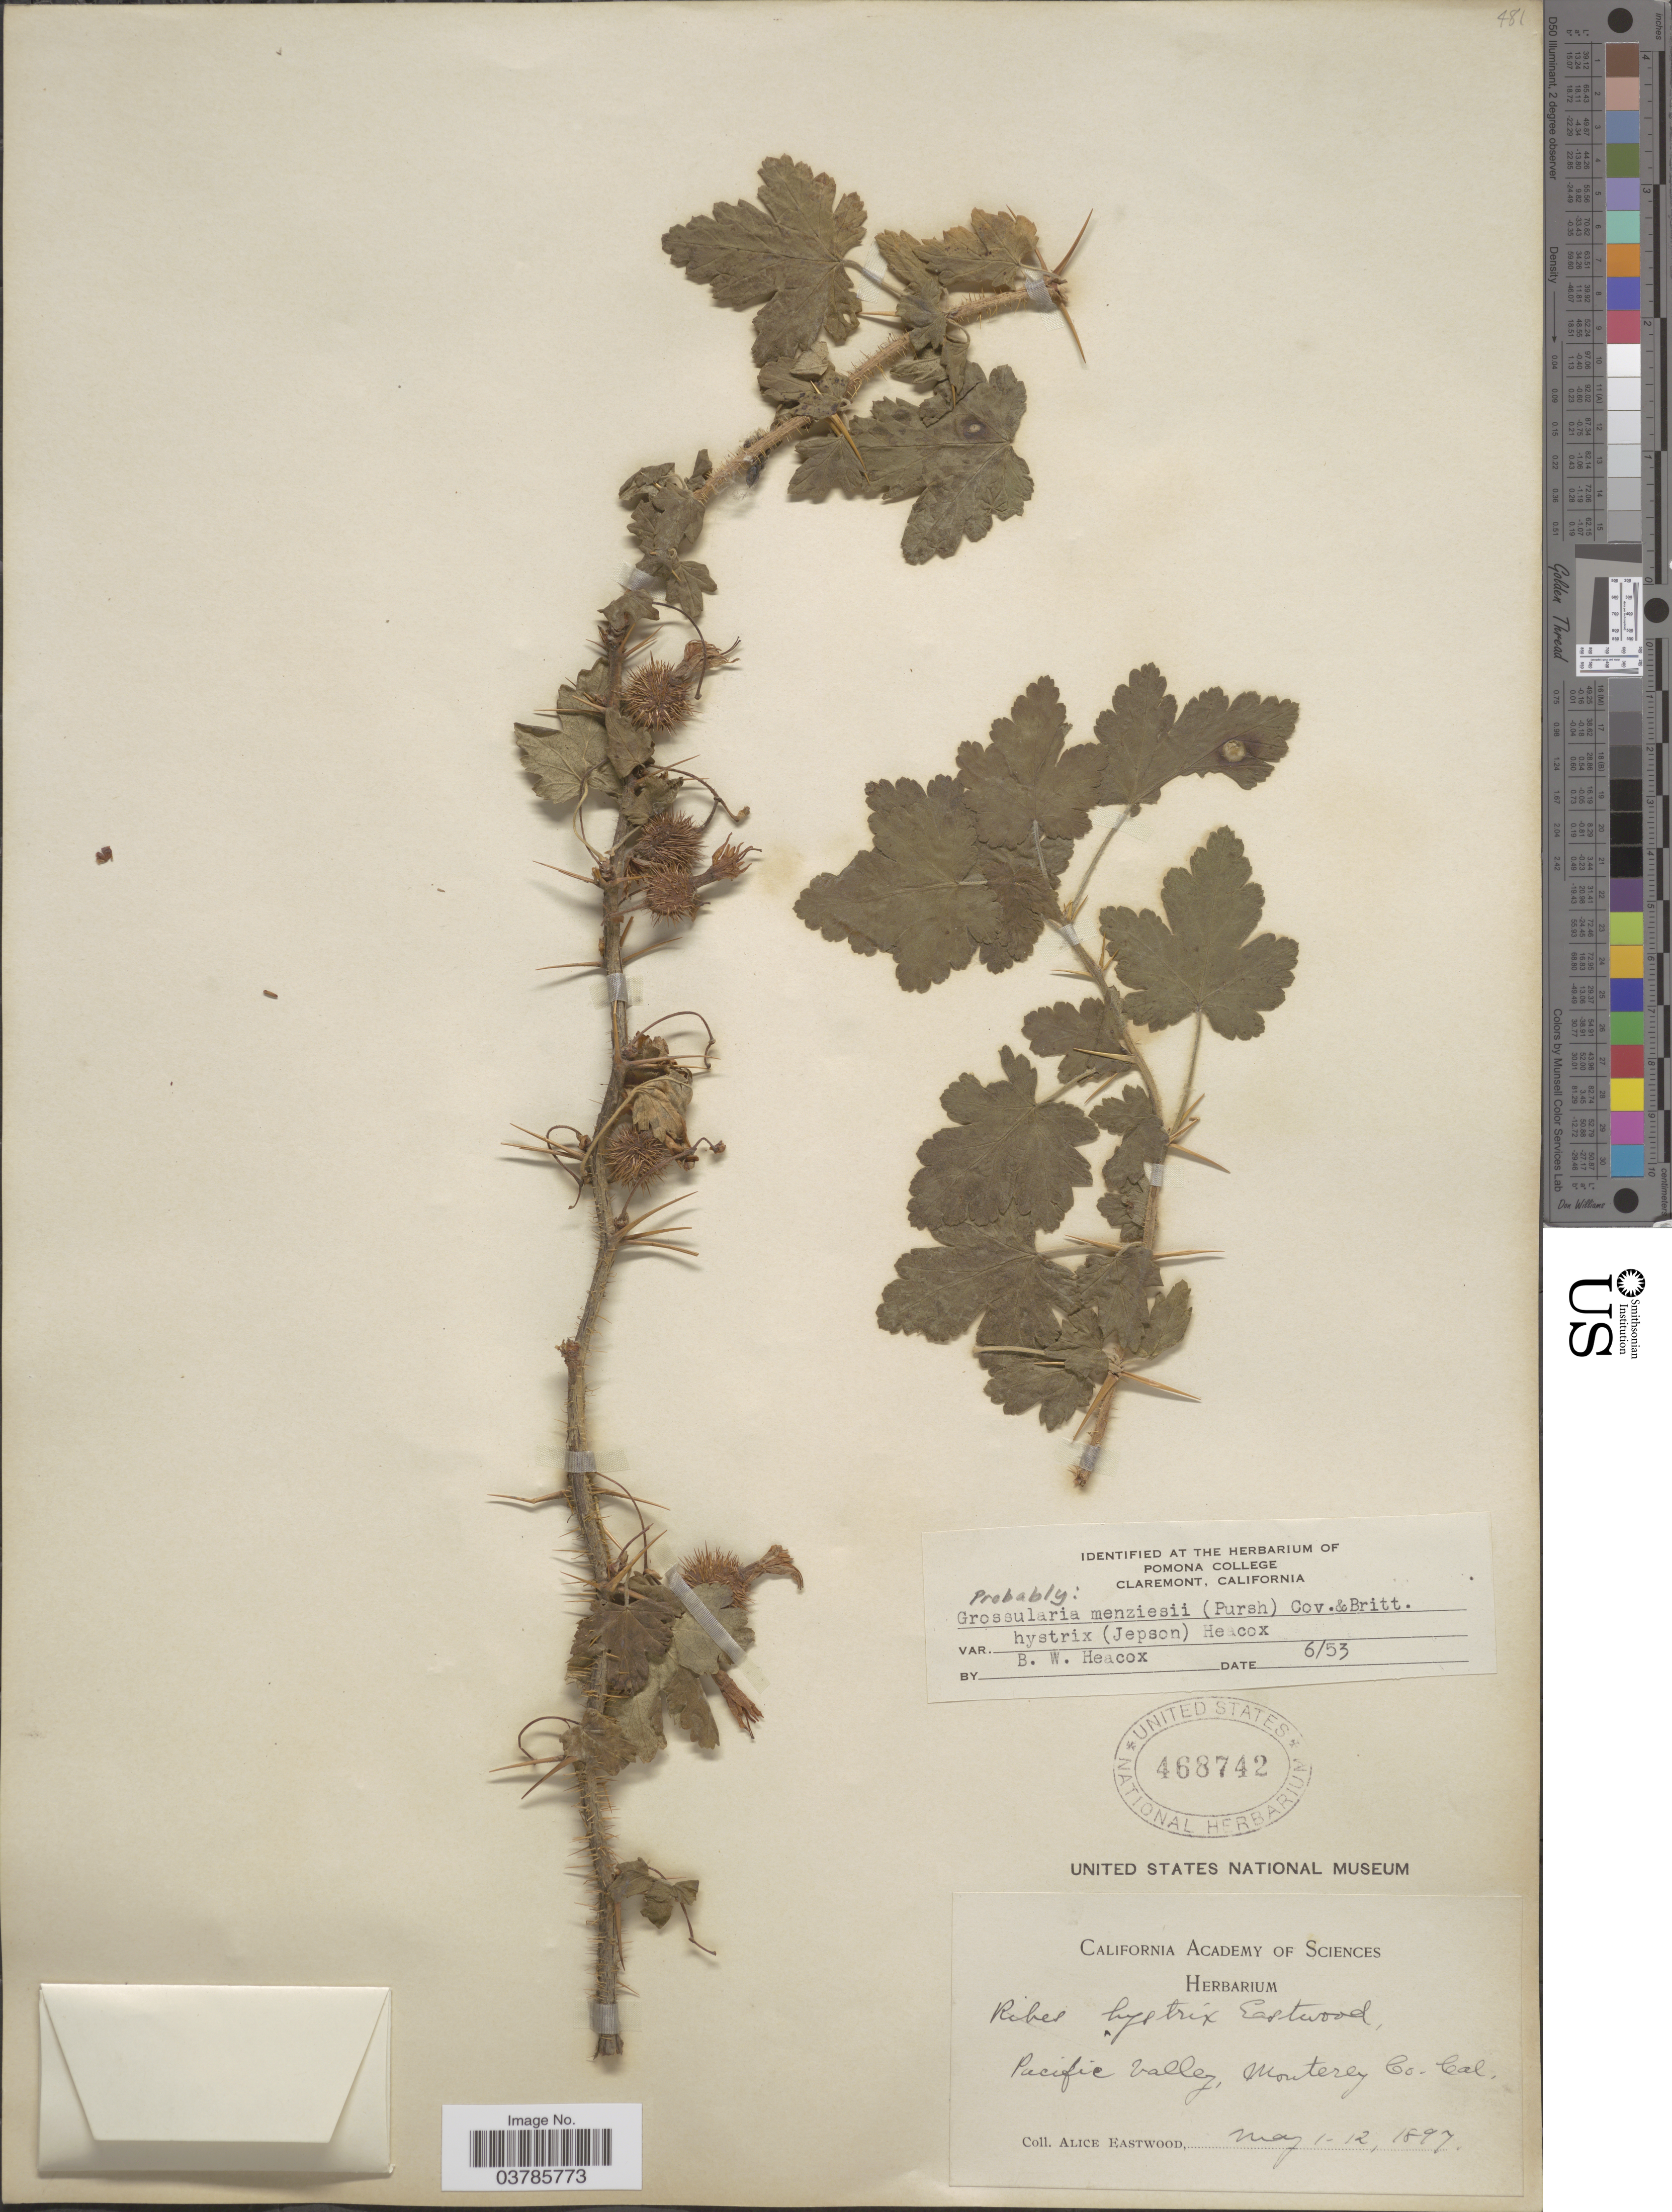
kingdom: Plantae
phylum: Tracheophyta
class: Magnoliopsida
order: Saxifragales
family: Grossulariaceae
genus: Ribes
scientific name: Ribes menziesii var. hystrix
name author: (Eastw.) Jeps.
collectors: A. Eastwood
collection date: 1897-05-01/1897-05-12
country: United States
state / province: California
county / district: Monterey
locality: Pacific Valley, Monterey Co.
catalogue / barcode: US 468742